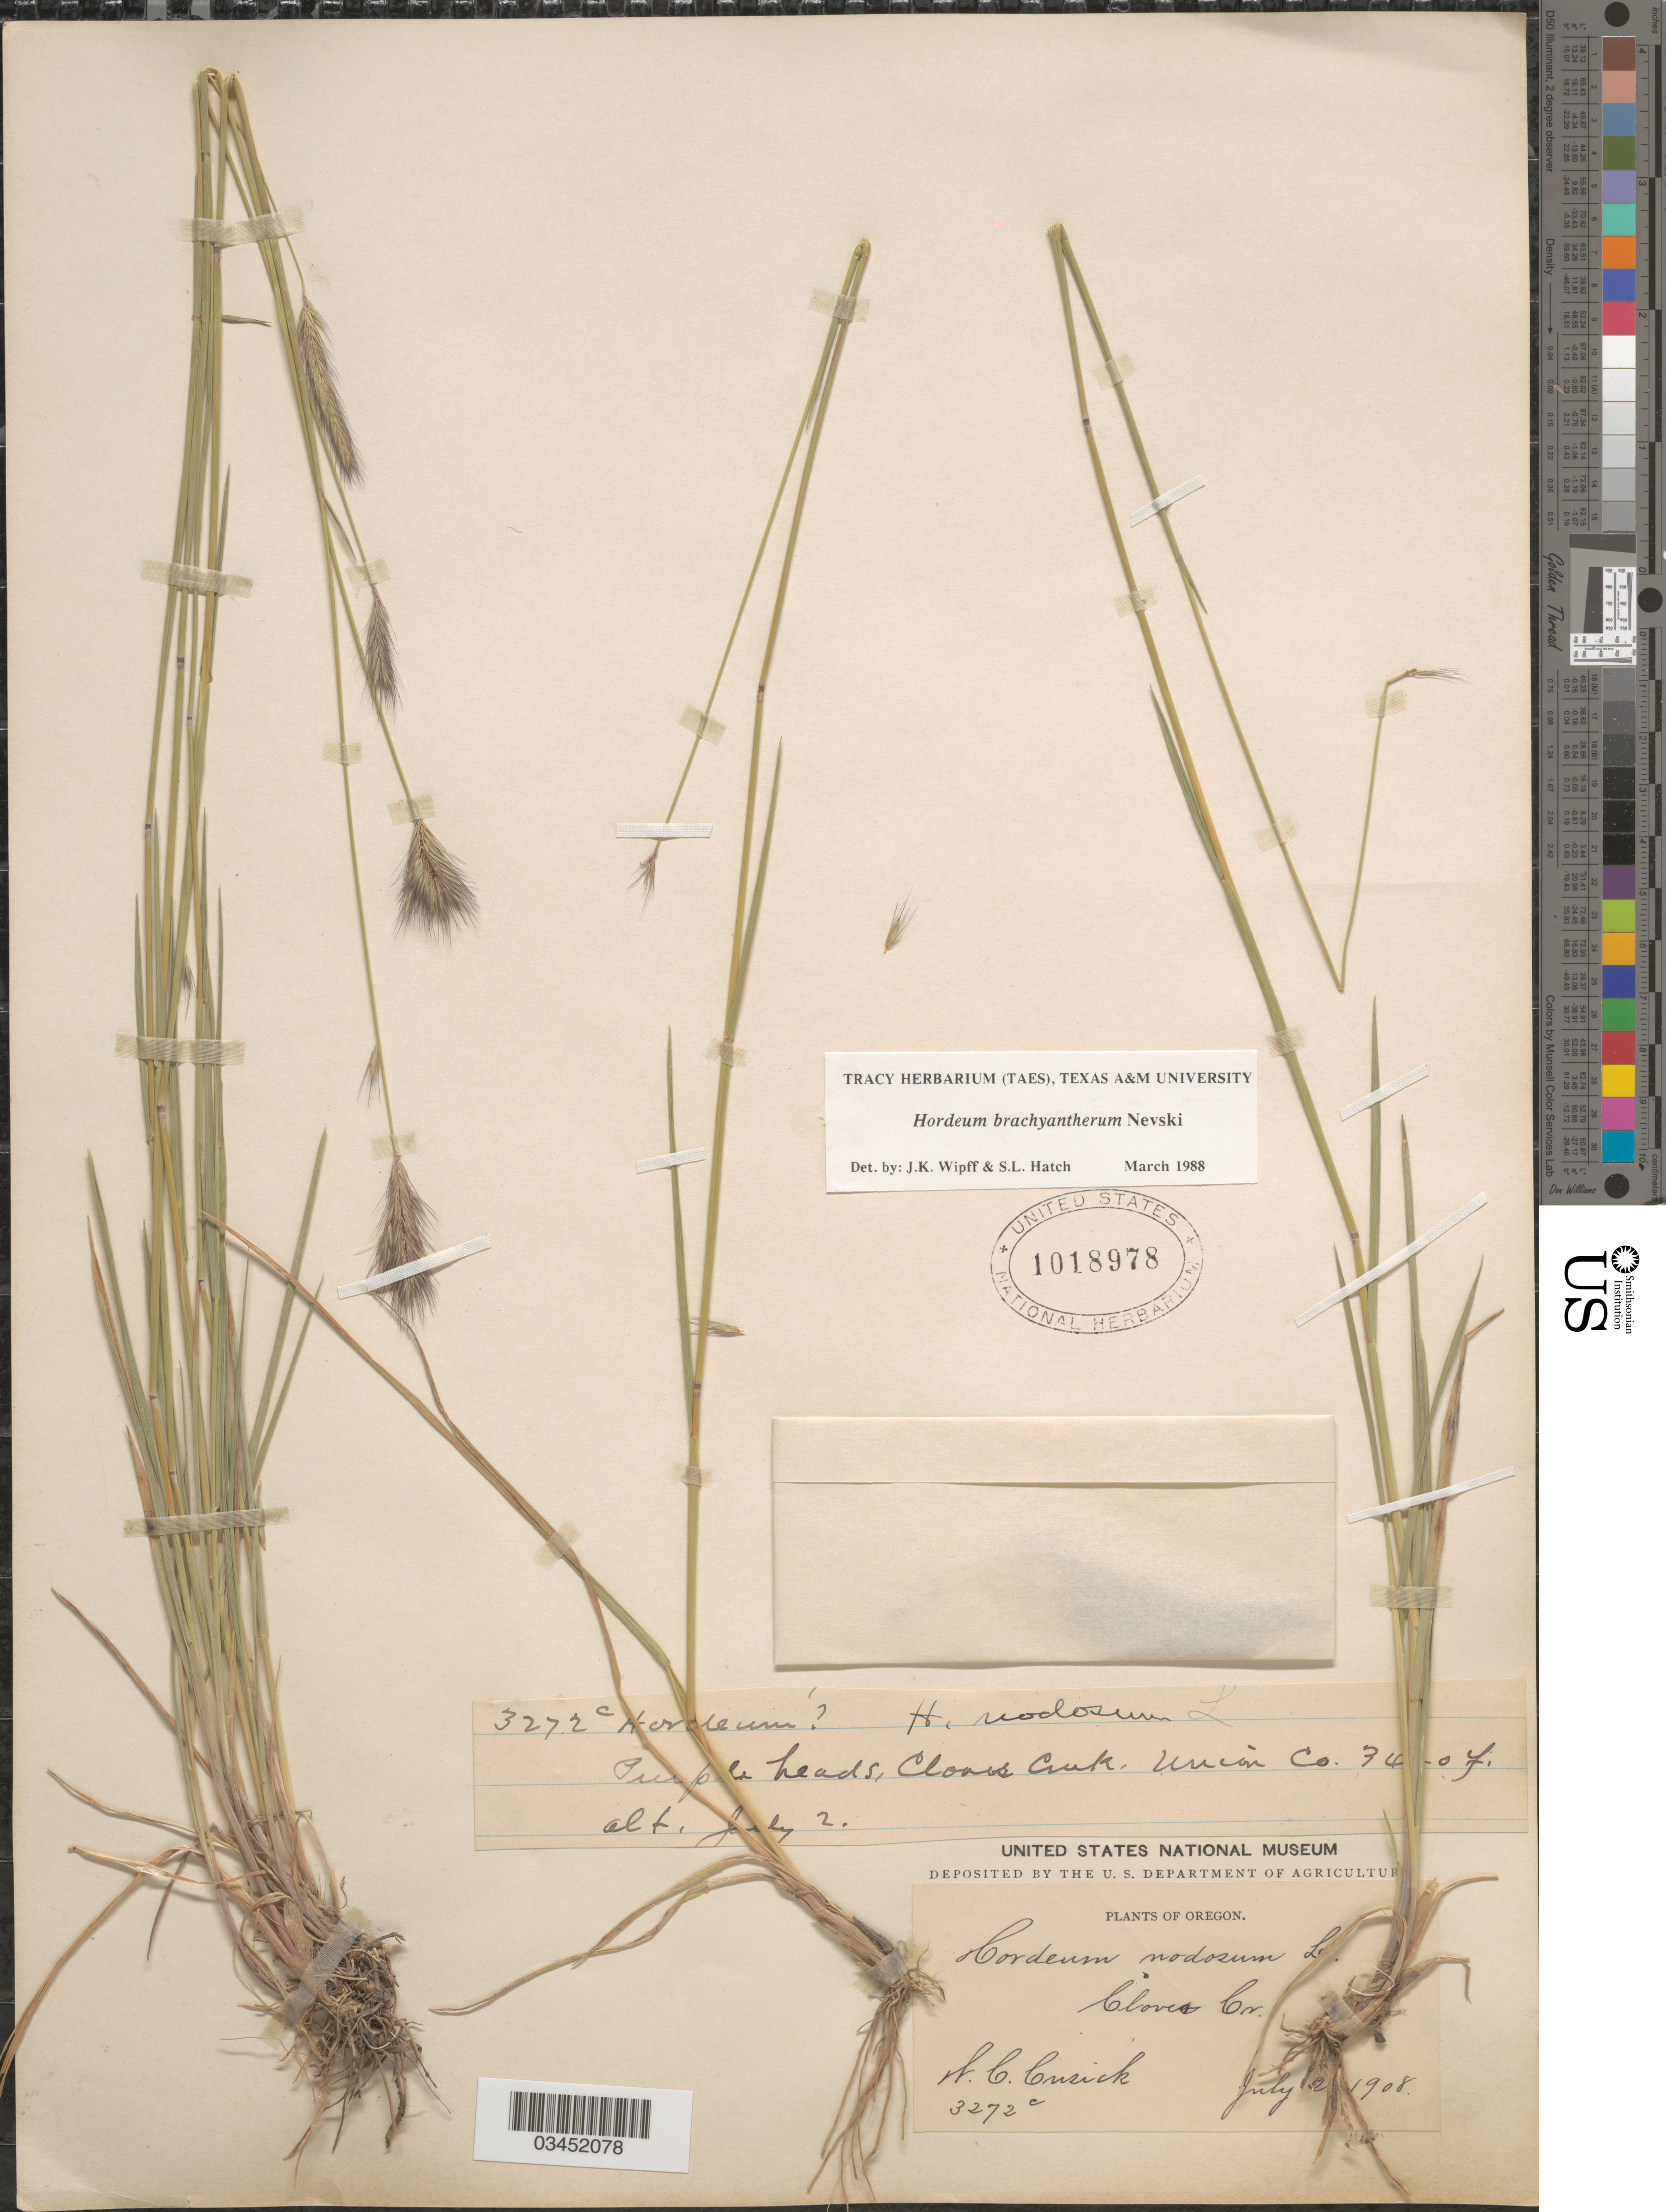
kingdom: Plantae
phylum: Tracheophyta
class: Liliopsida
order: Poales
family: Poaceae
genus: Hordeum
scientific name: Hordeum brachyantherum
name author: Nevski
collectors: W. C. Cusick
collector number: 3272c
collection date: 1908-07-02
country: United States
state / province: Oregon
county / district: Union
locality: Purple heads, Cloves Creek. Union Co.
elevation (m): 1036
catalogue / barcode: US 1018978